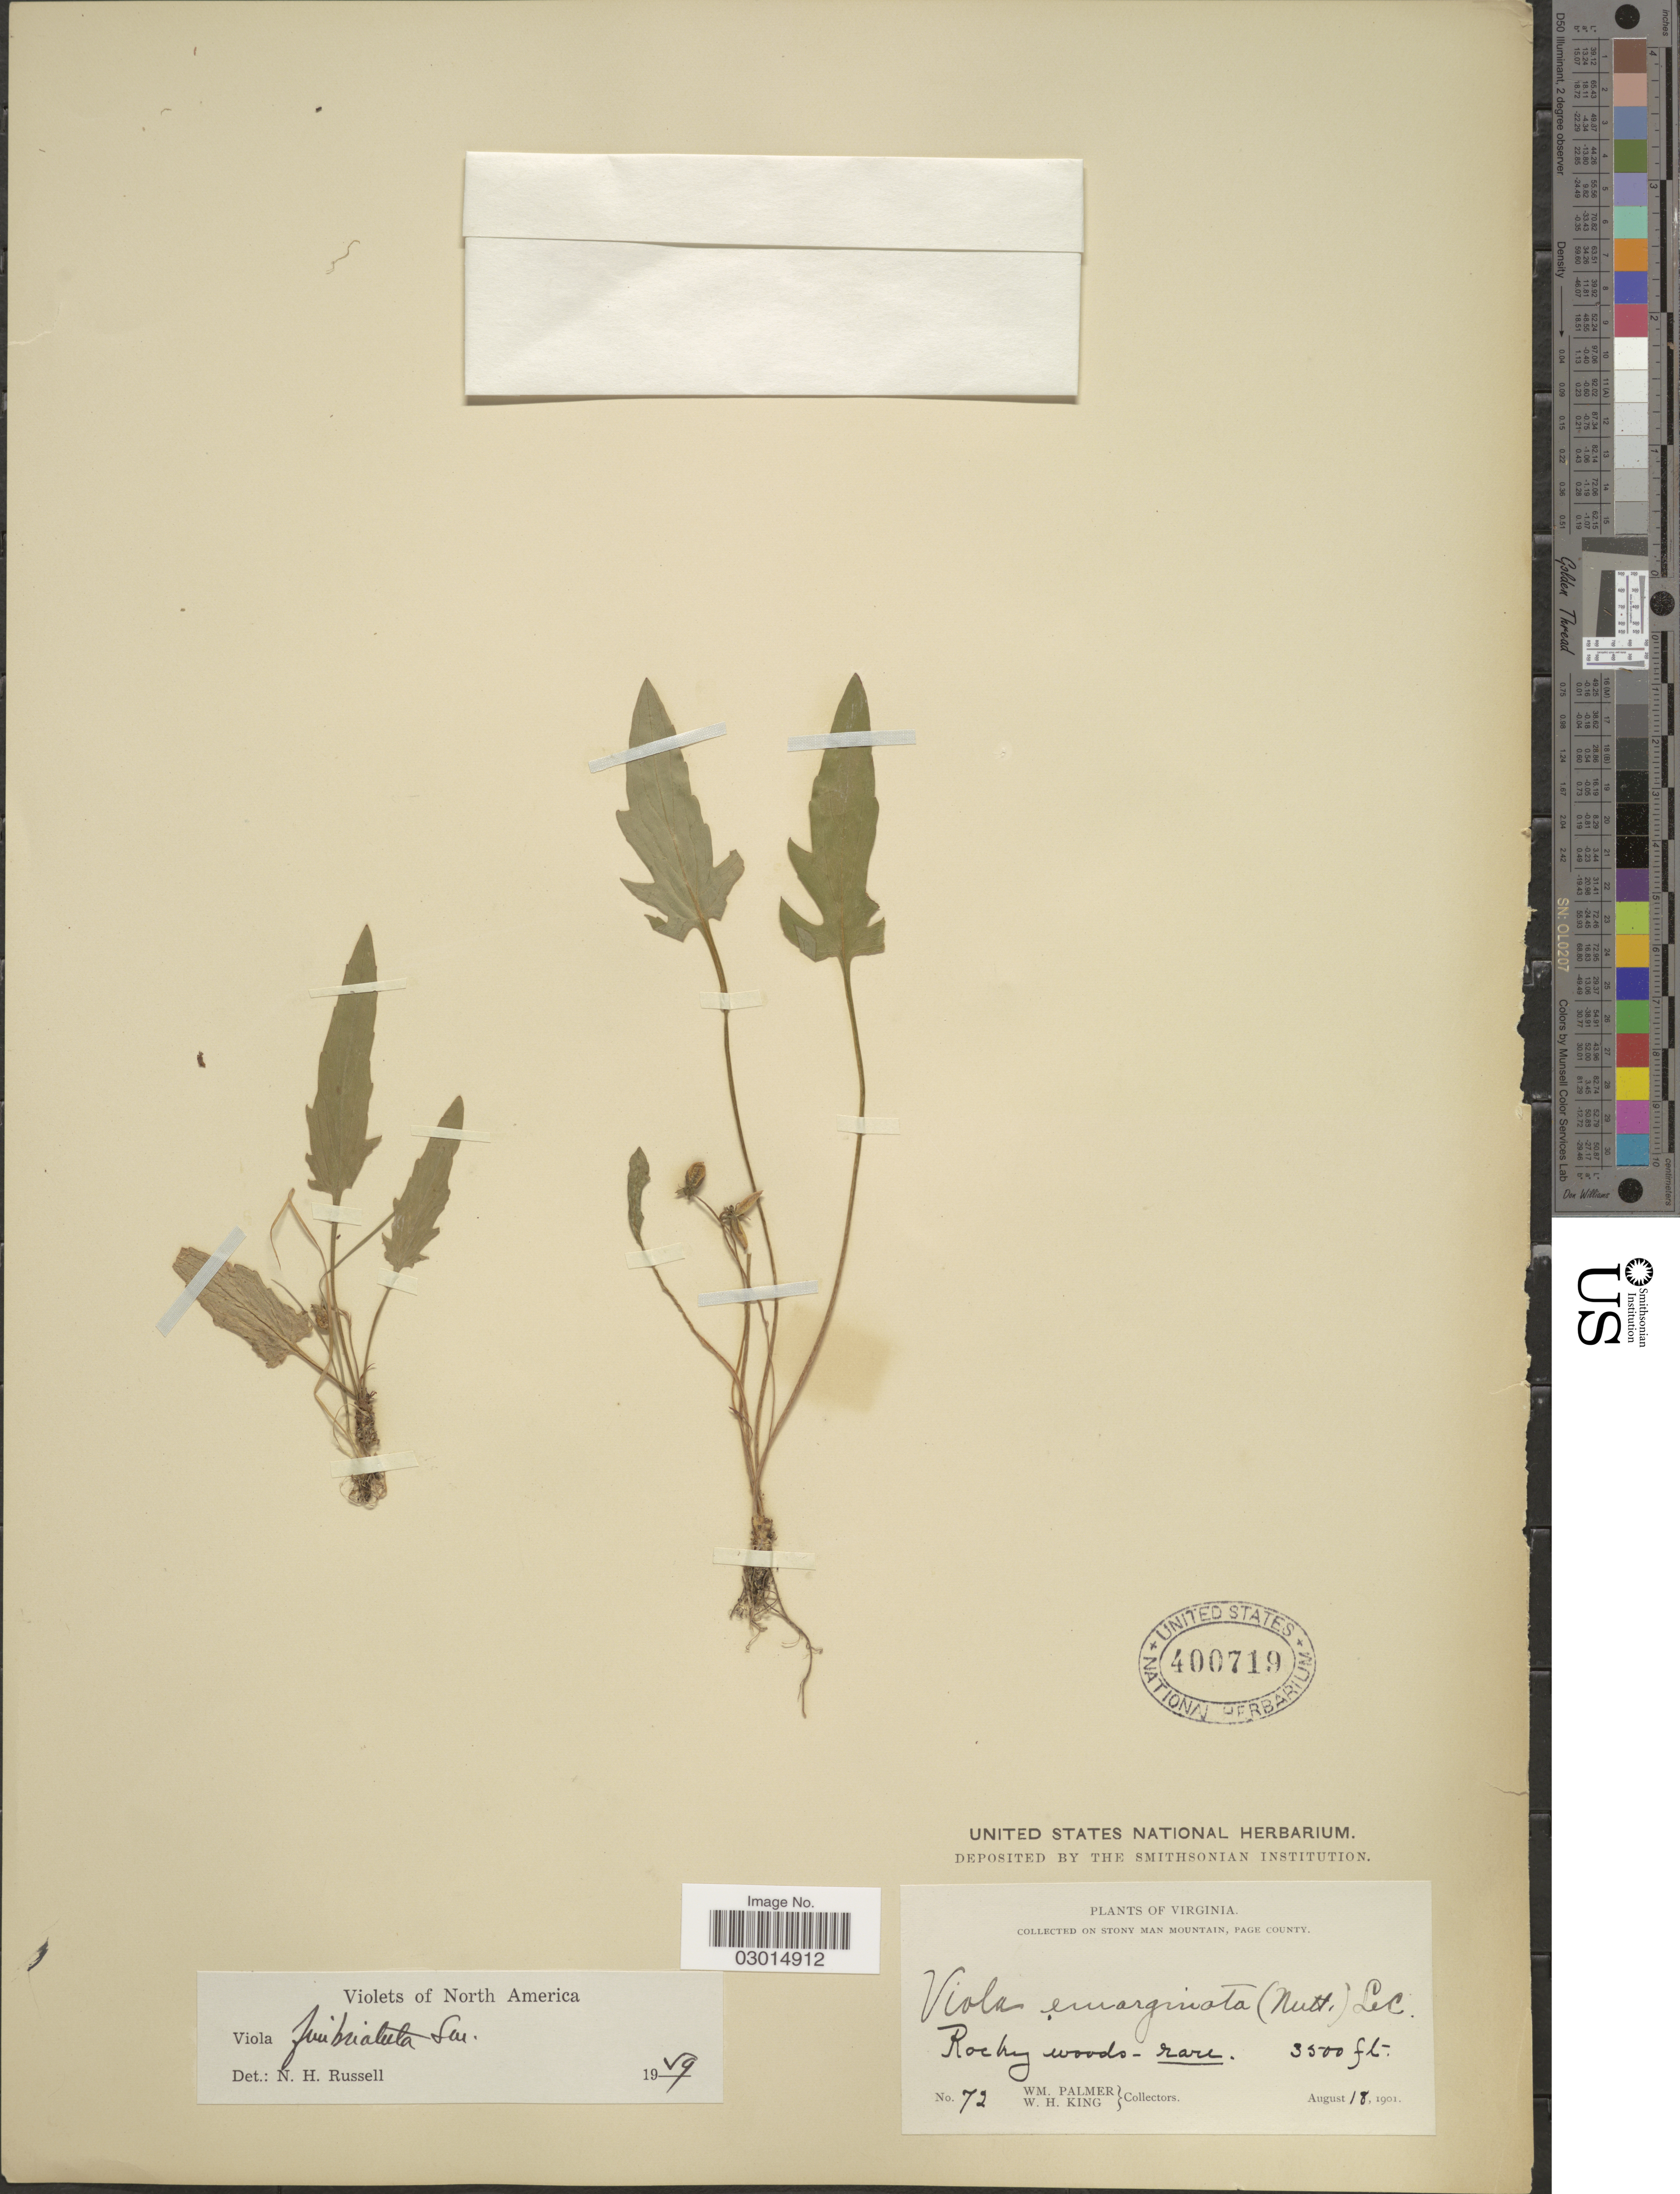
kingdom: Plantae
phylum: Tracheophyta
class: Magnoliopsida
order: Malpighiales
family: Violaceae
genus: Viola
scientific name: Viola fimbriatula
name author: Small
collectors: W. Palmer & W. H. King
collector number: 72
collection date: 1901-08-18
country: United States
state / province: Virginia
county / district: Page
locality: Collected on Stony Man Mountain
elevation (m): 1067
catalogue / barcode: US 400719